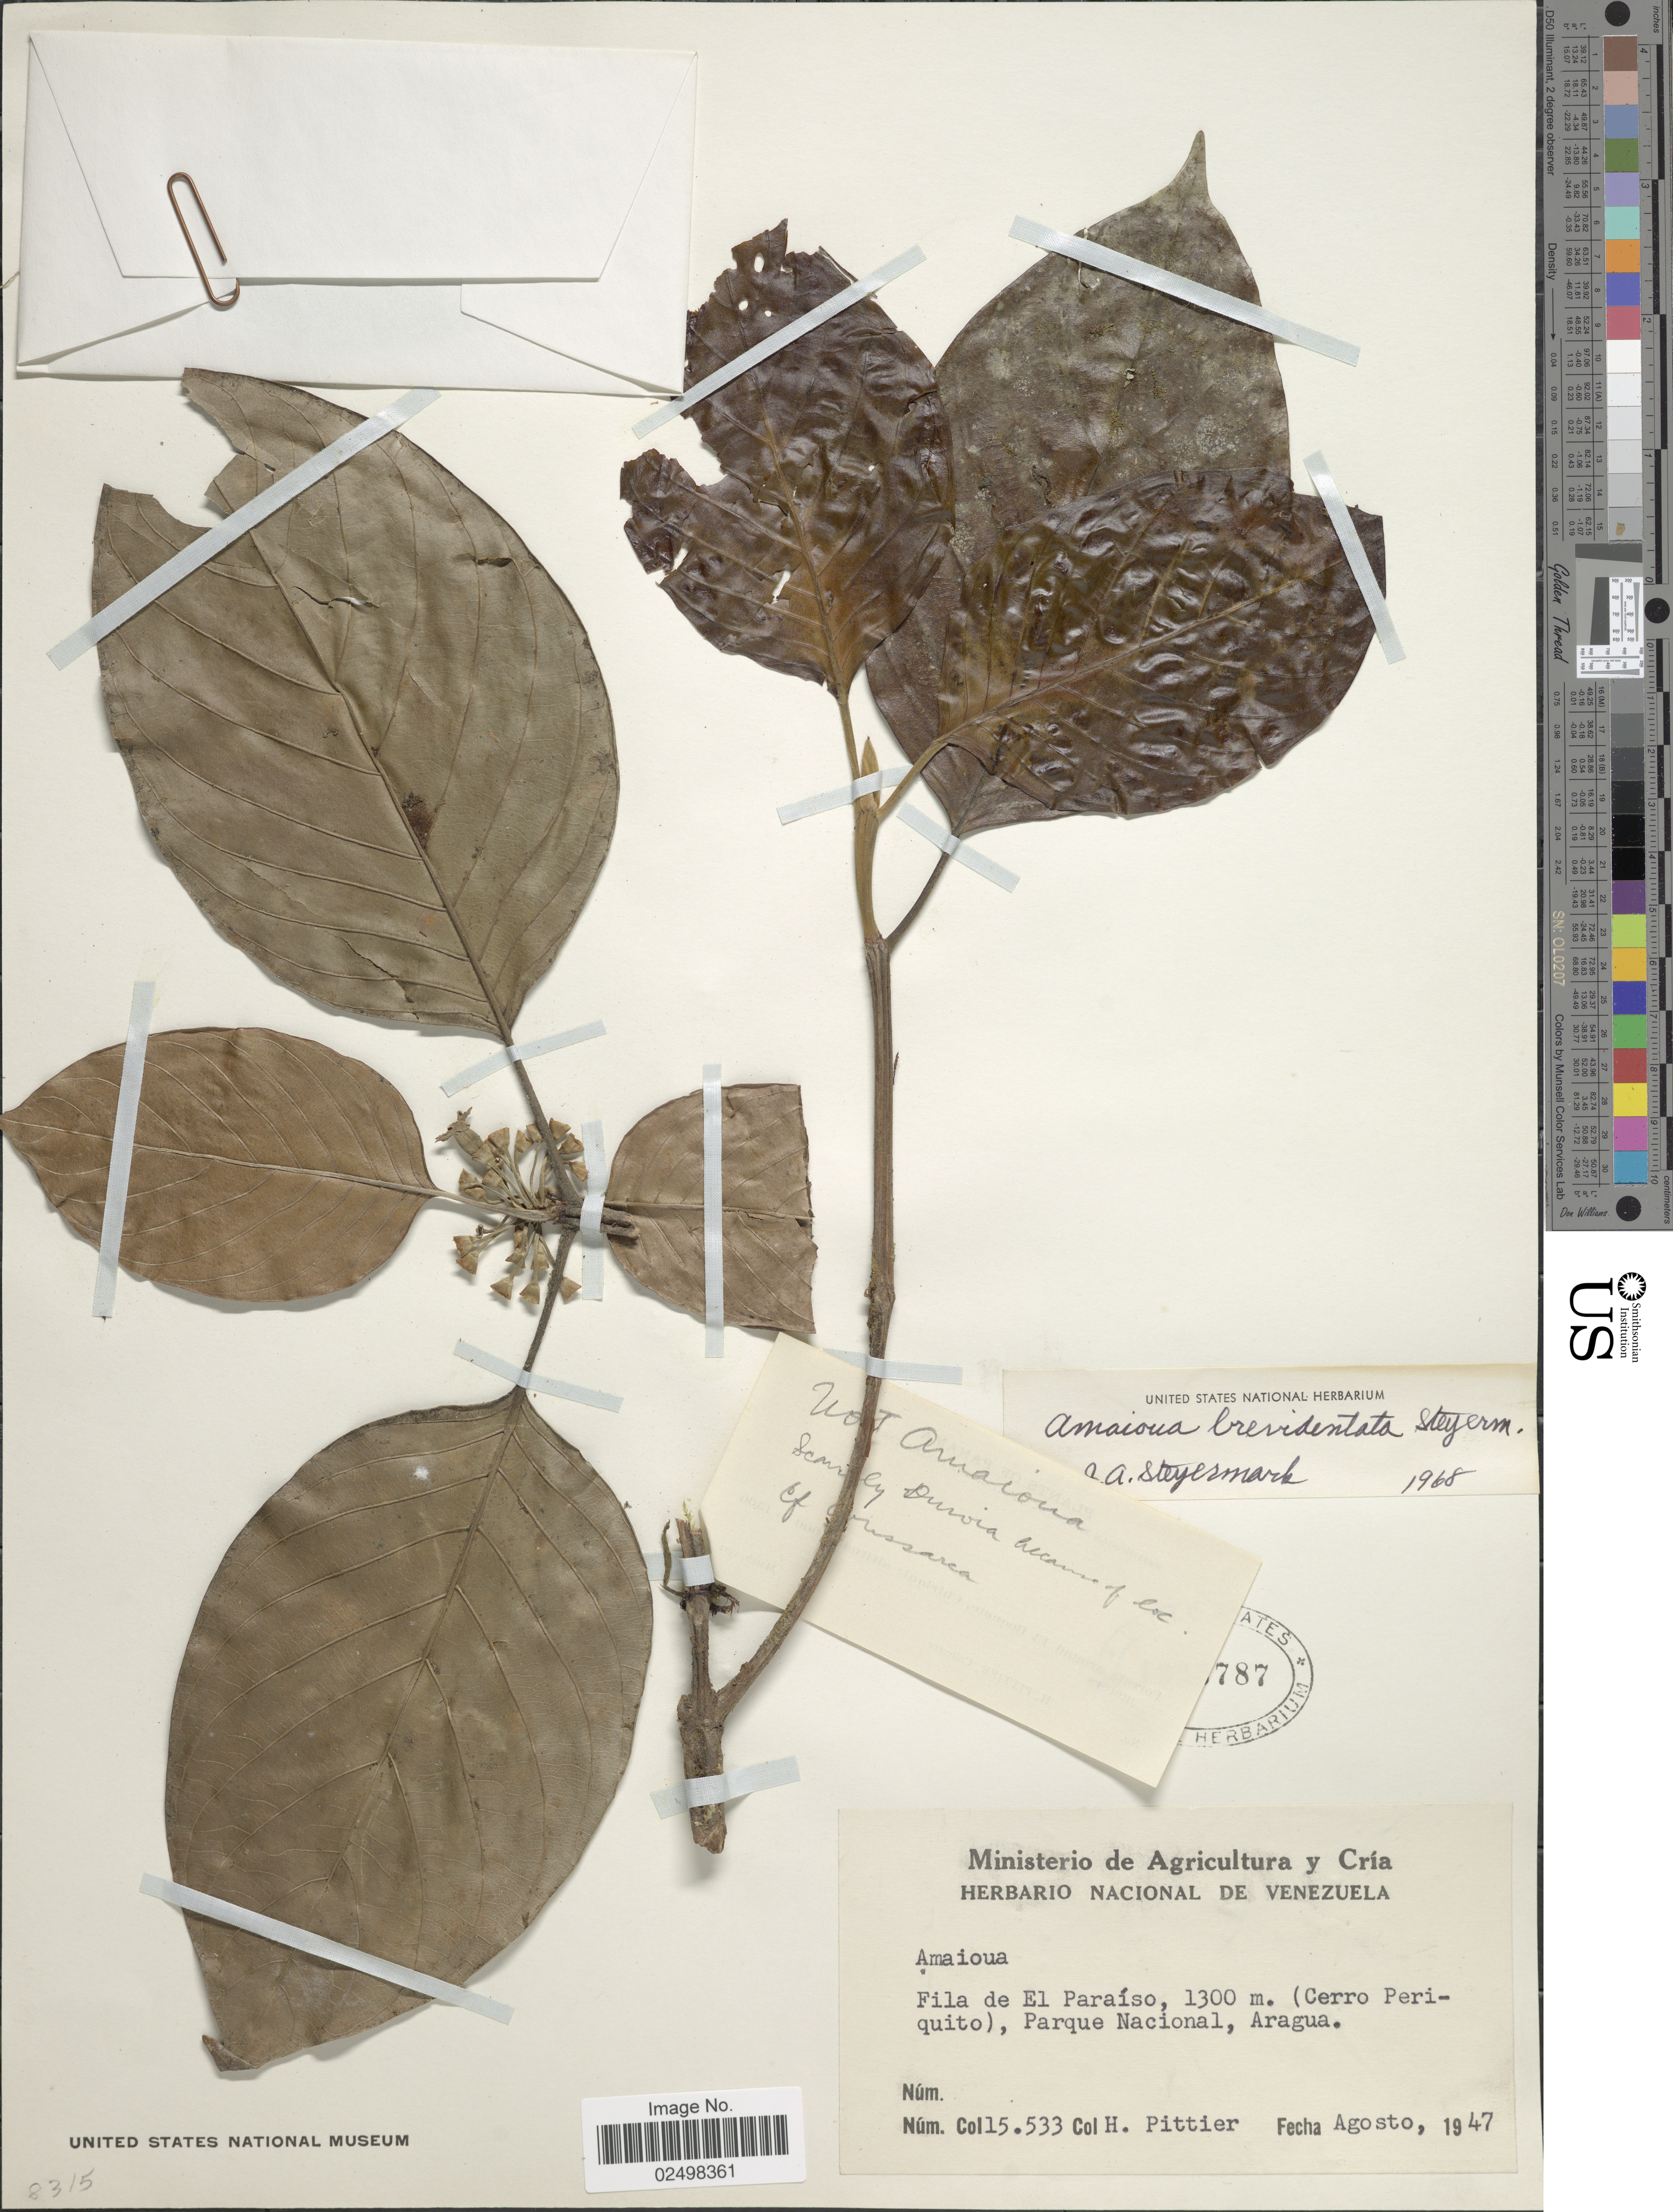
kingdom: Plantae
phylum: Tracheophyta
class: Magnoliopsida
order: Gentianales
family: Rubiaceae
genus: Amaioua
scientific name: Amaioua brevidentata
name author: Steyerm.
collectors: H. F. Pittier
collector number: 15533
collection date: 1947-08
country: Venezuela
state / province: Aragua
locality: Fila de El Paraiso. (Cerro Periquito), Parque Nacional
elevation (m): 1300